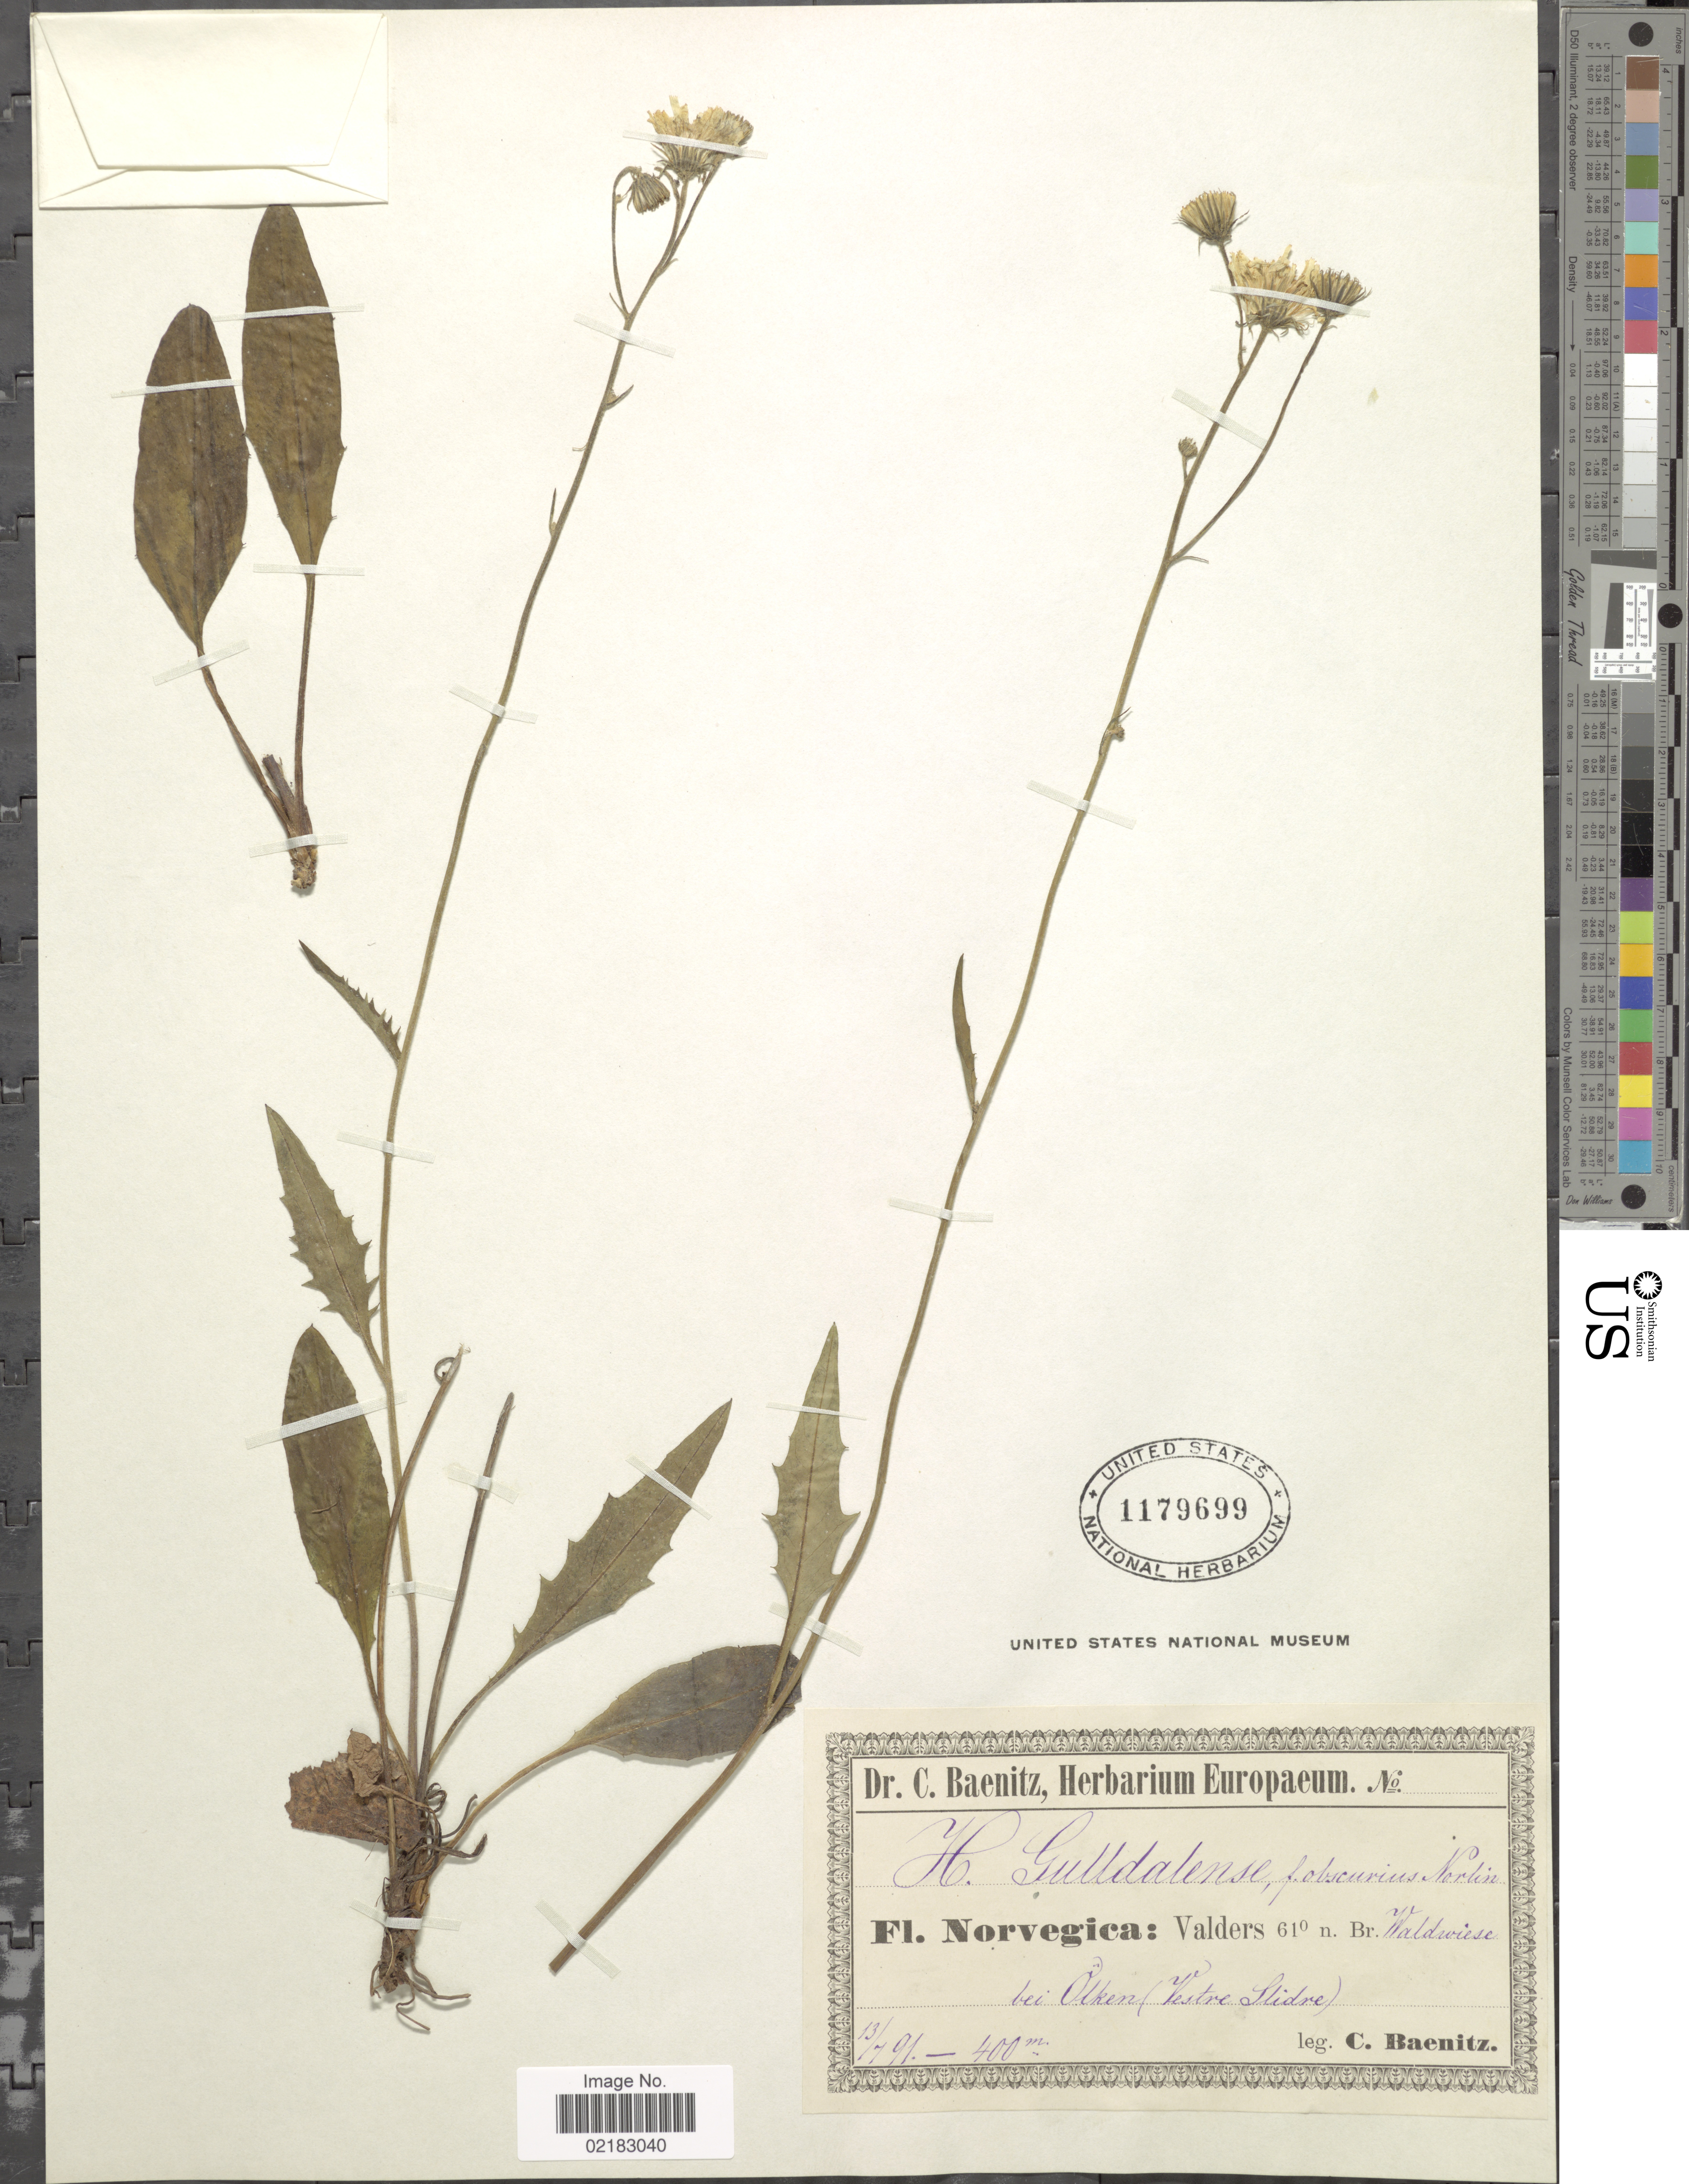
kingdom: Plantae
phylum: Tracheophyta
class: Magnoliopsida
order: Asterales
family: Asteraceae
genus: Hieracium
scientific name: Hieracium gulldalense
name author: Norrlin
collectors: C. G. Baenitz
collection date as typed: Transcribed d/m/y: 13/7/91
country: Norway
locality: Fl. Norvegica: Valders Br. Waldwiese bei Olken (Vestre Slidre)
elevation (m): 400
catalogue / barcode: US 1179699